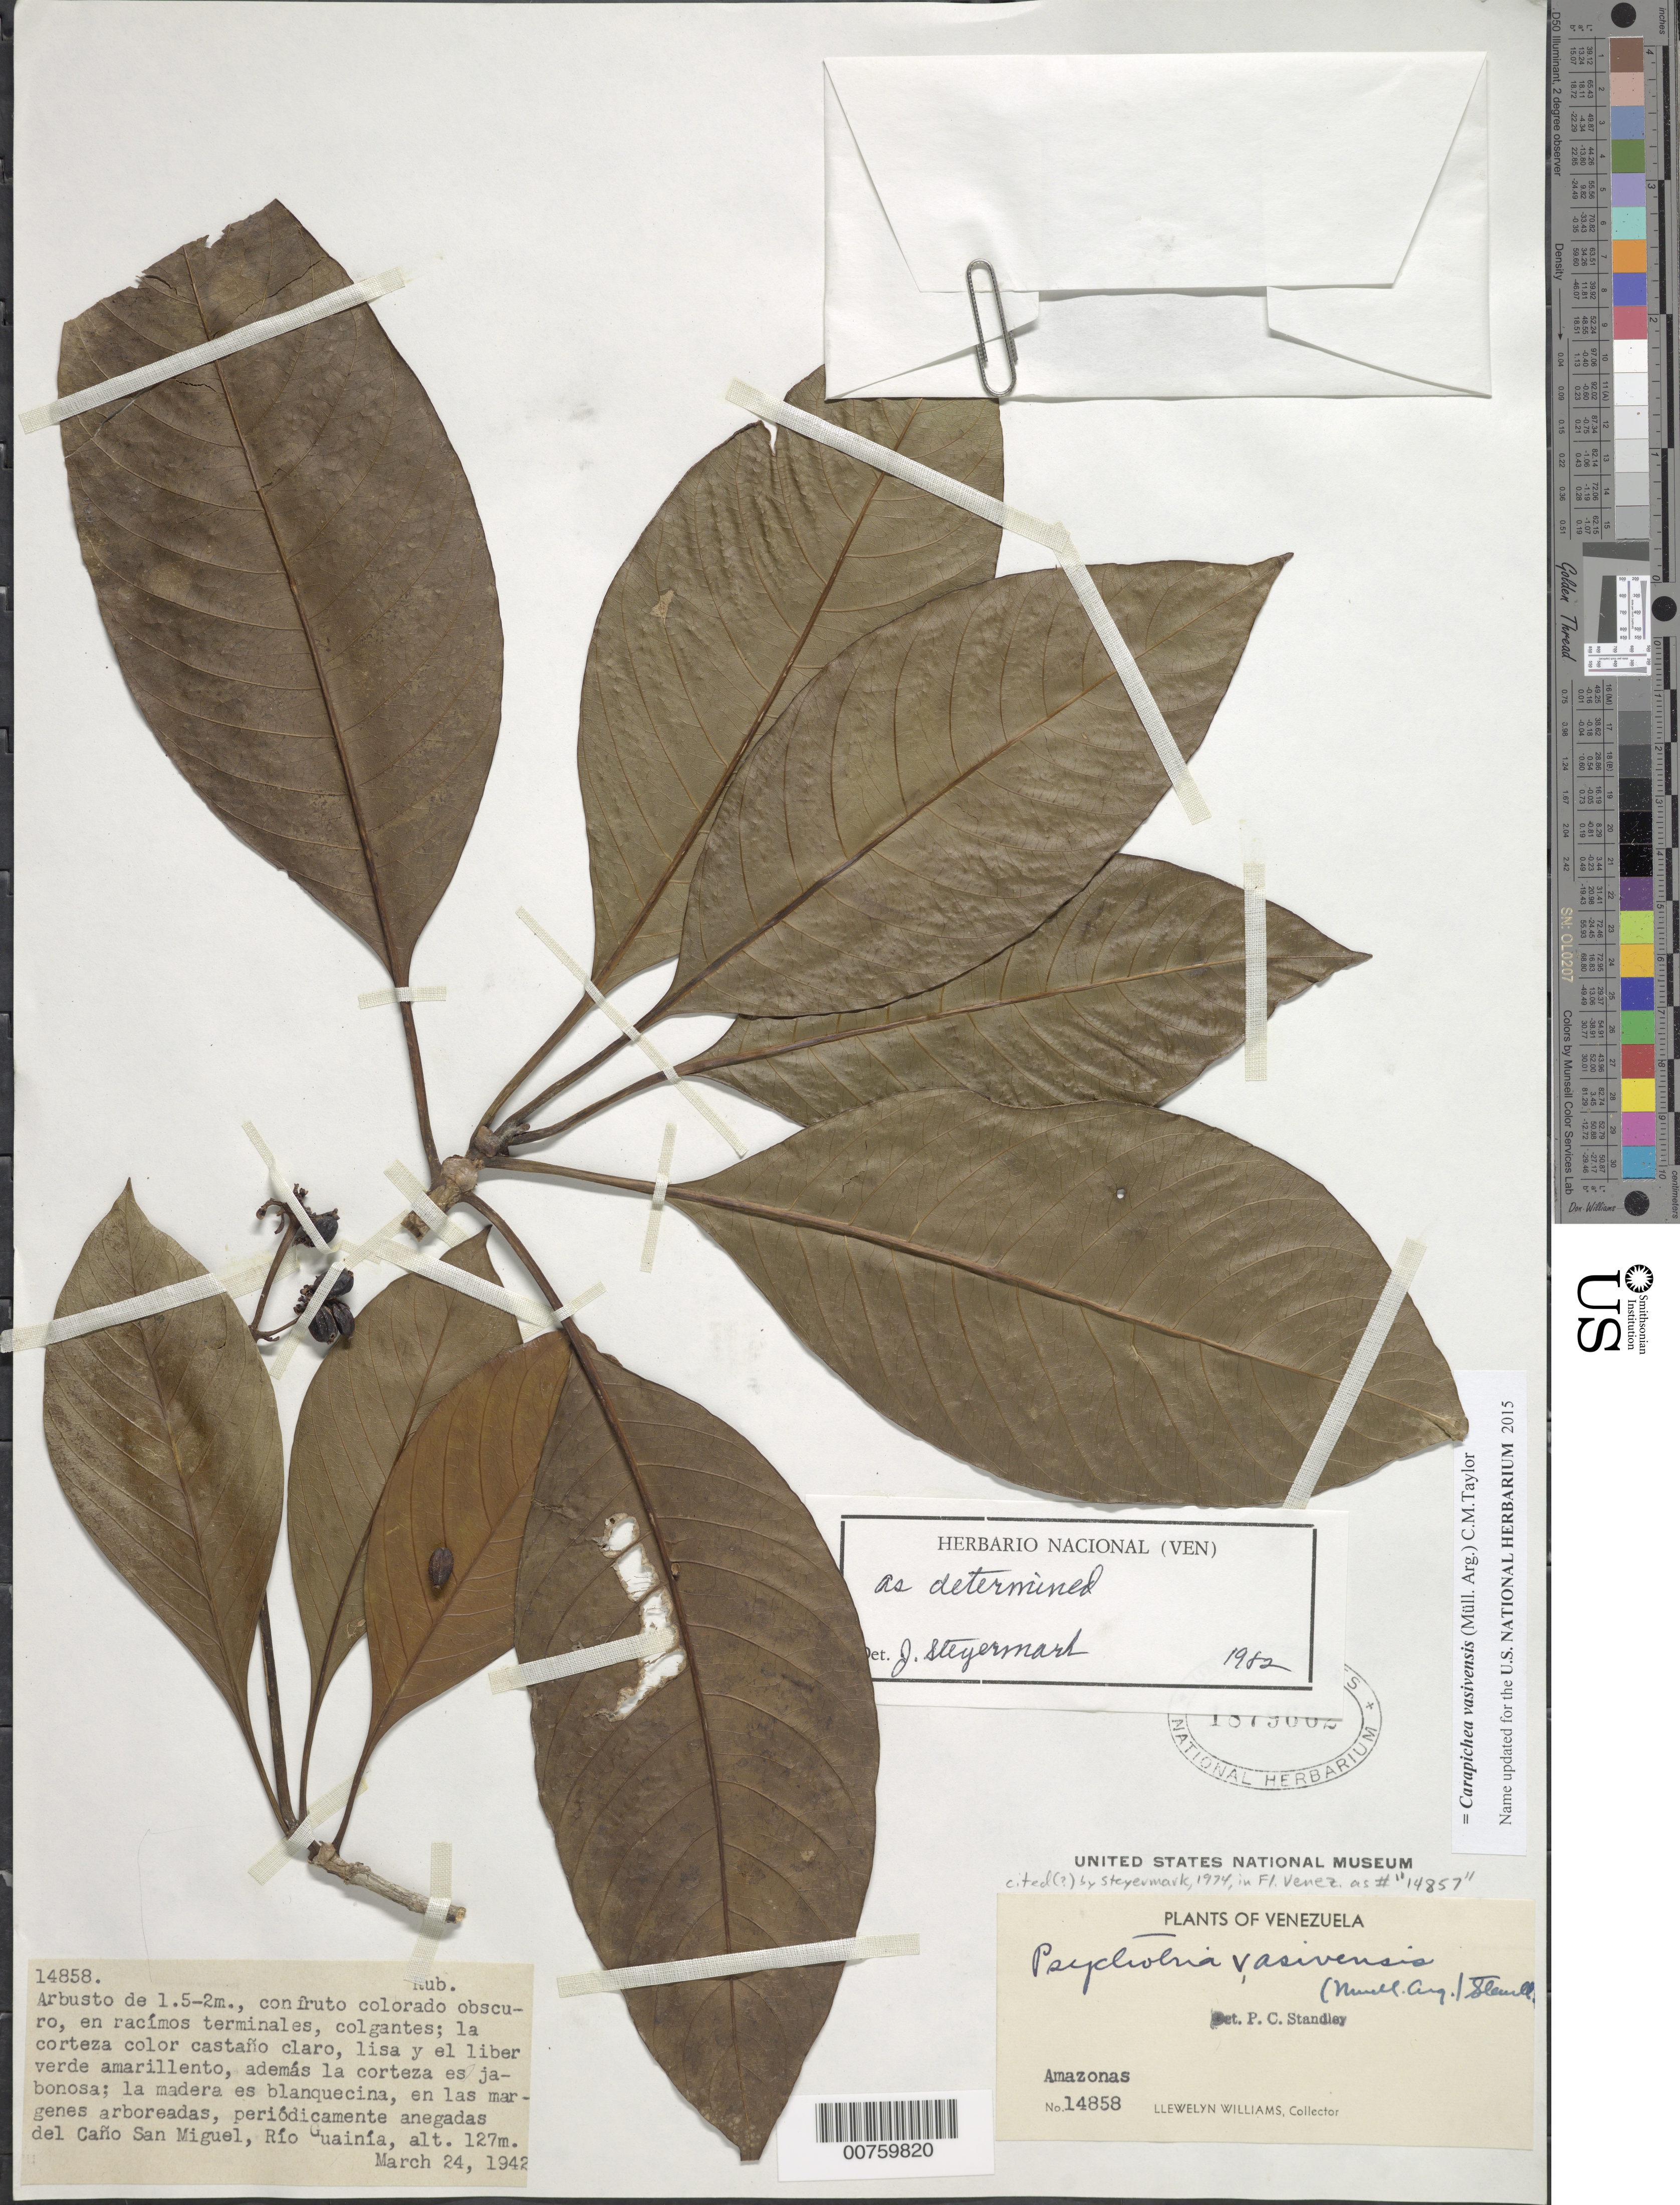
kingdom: Plantae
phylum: Tracheophyta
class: Magnoliopsida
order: Gentianales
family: Rubiaceae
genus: Psychotria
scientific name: Psychotria vasivensis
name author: (Müll. Arg.) Standl.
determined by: Steyermark, Julian A., (VEN)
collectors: Ll. Williams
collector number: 14858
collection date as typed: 24-Mar-42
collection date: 1942-03-24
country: Venezuela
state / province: Amazonas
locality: San Miguel, Río Guainía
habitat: Margen arboreadas; periodicamente anegadas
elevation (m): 127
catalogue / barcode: US 1879662